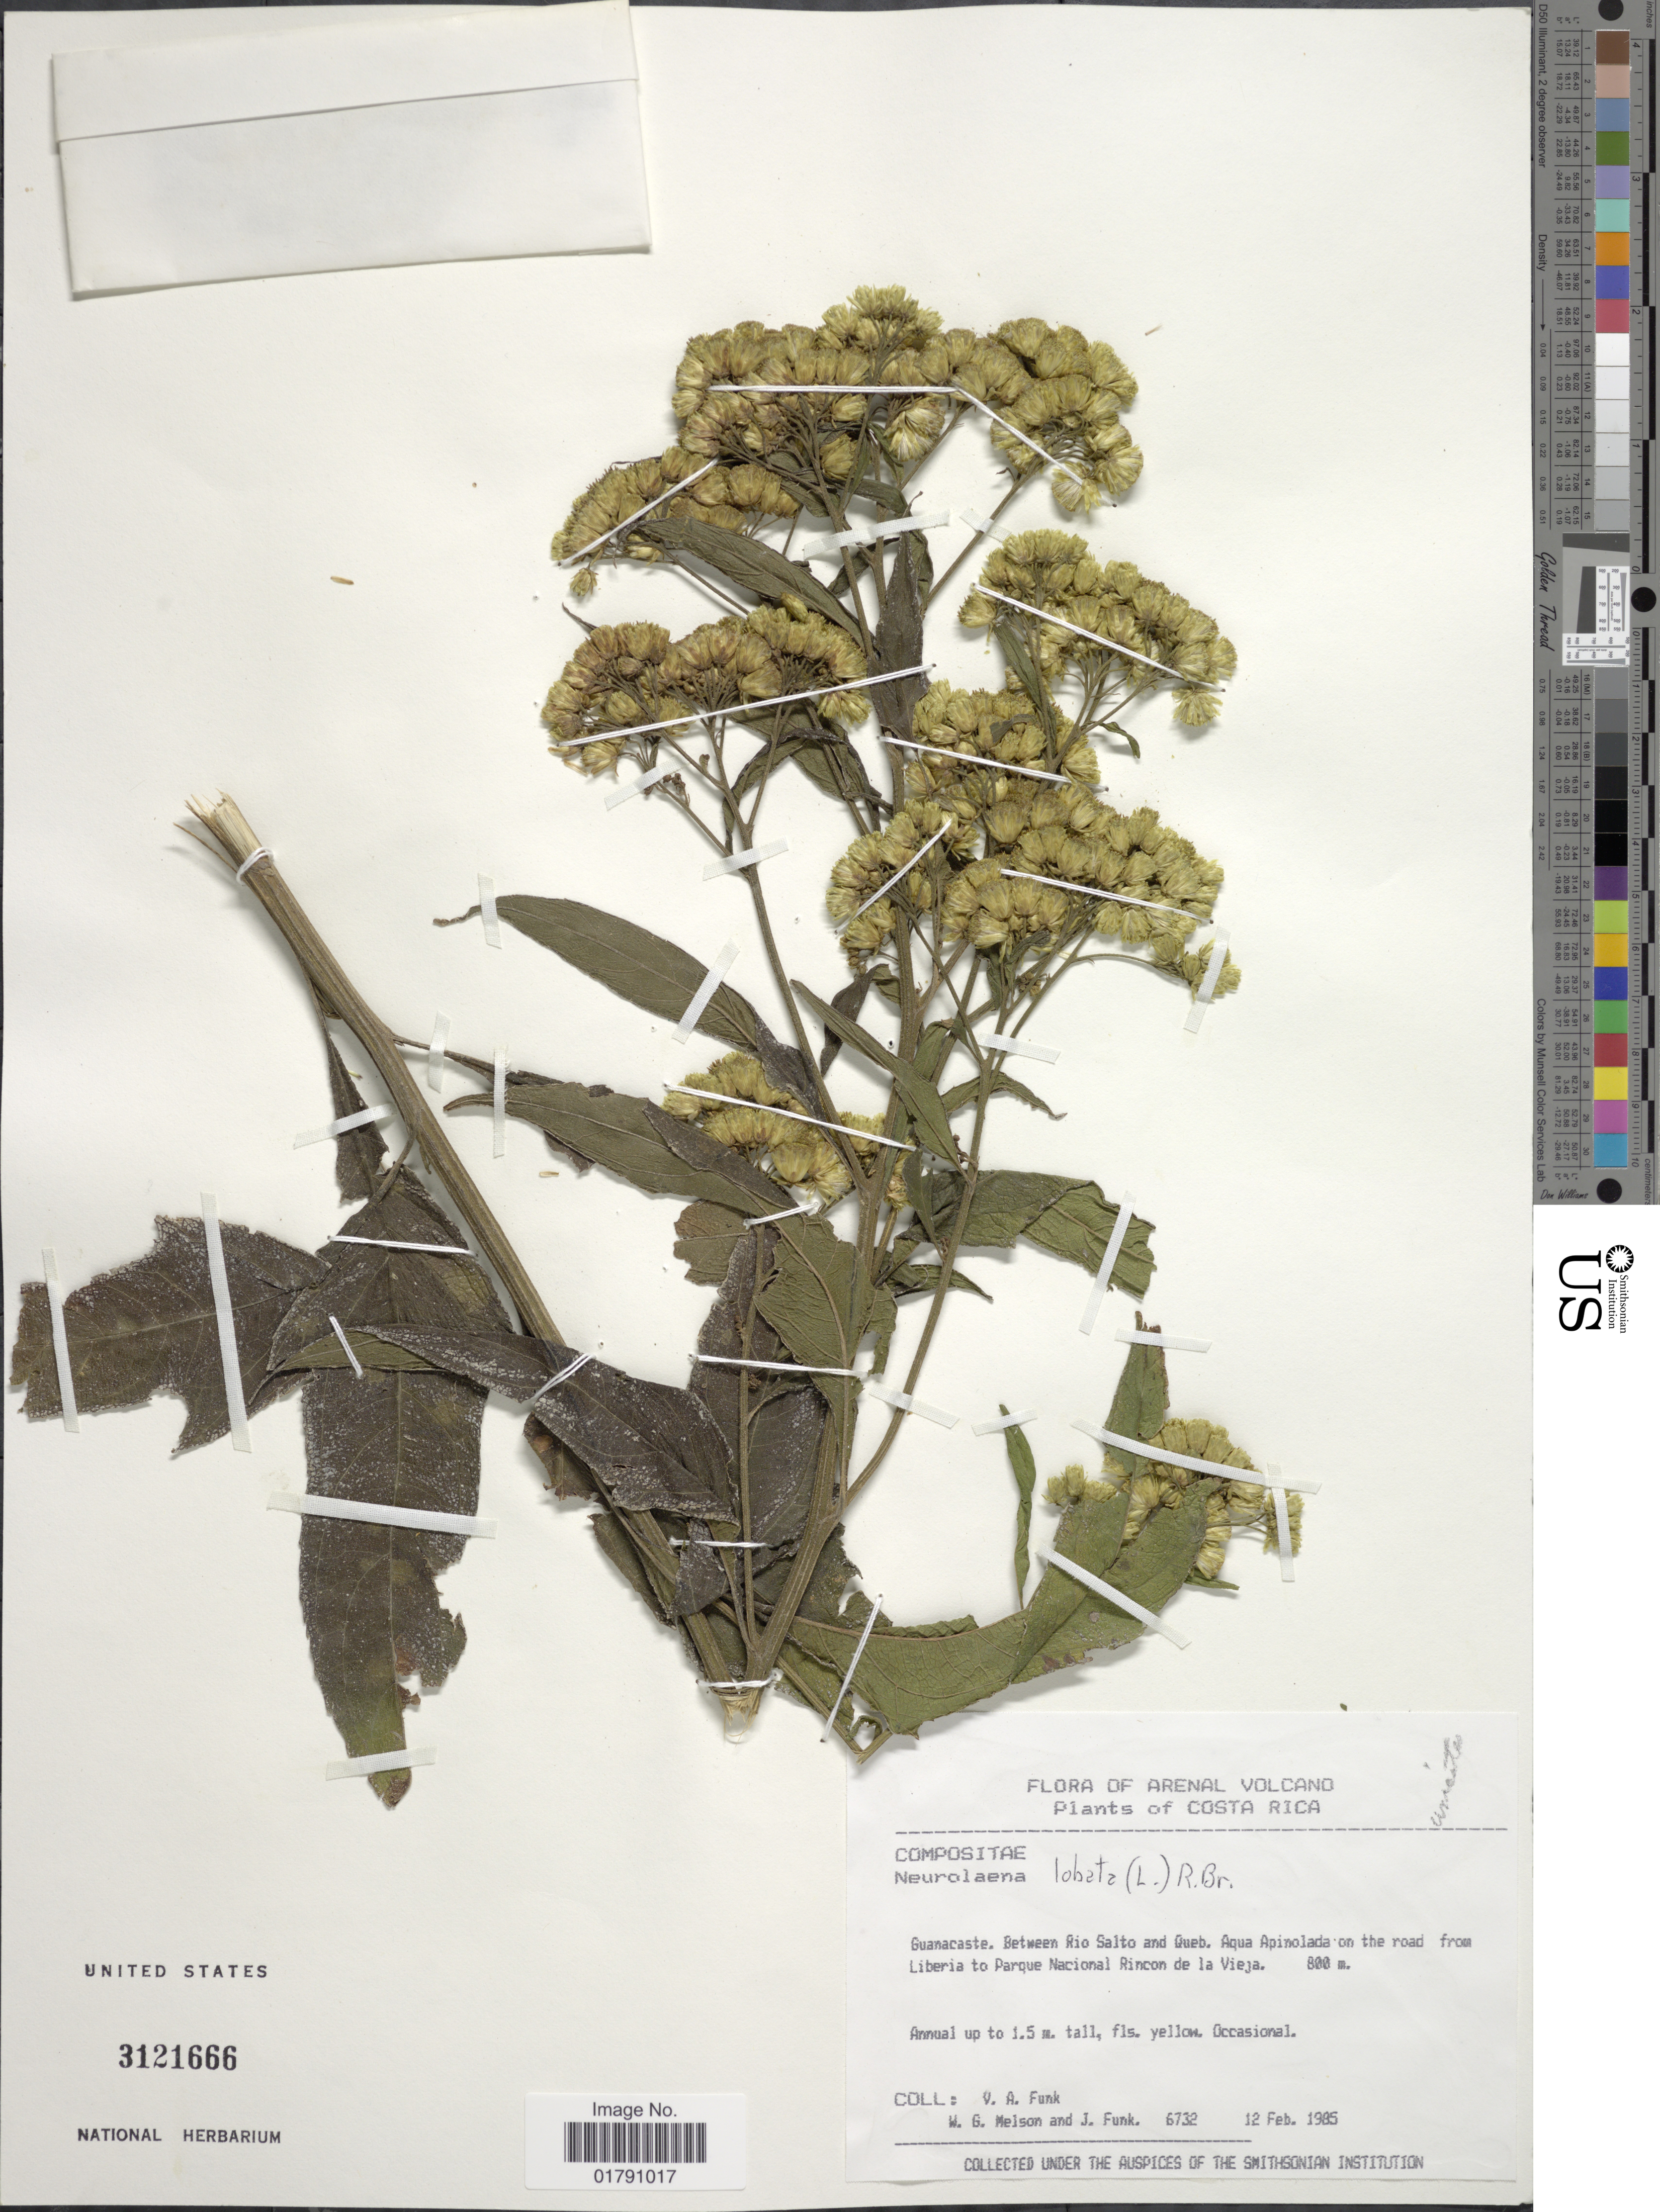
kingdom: Plantae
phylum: Tracheophyta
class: Magnoliopsida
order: Asterales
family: Asteraceae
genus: Neurolaena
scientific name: Neurolaena lobata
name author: (L.) R. Br. ex Cass.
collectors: V. Funk, W. G. Nelson & J. Funk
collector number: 6732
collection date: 1985-02-12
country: Costa Rica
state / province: Guanacaste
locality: Between Rio Salto and Queb. Aqua Apinolada on the road from Liberia to Parque Nacional Rincon de la Vieja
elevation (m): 800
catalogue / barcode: US 3121666